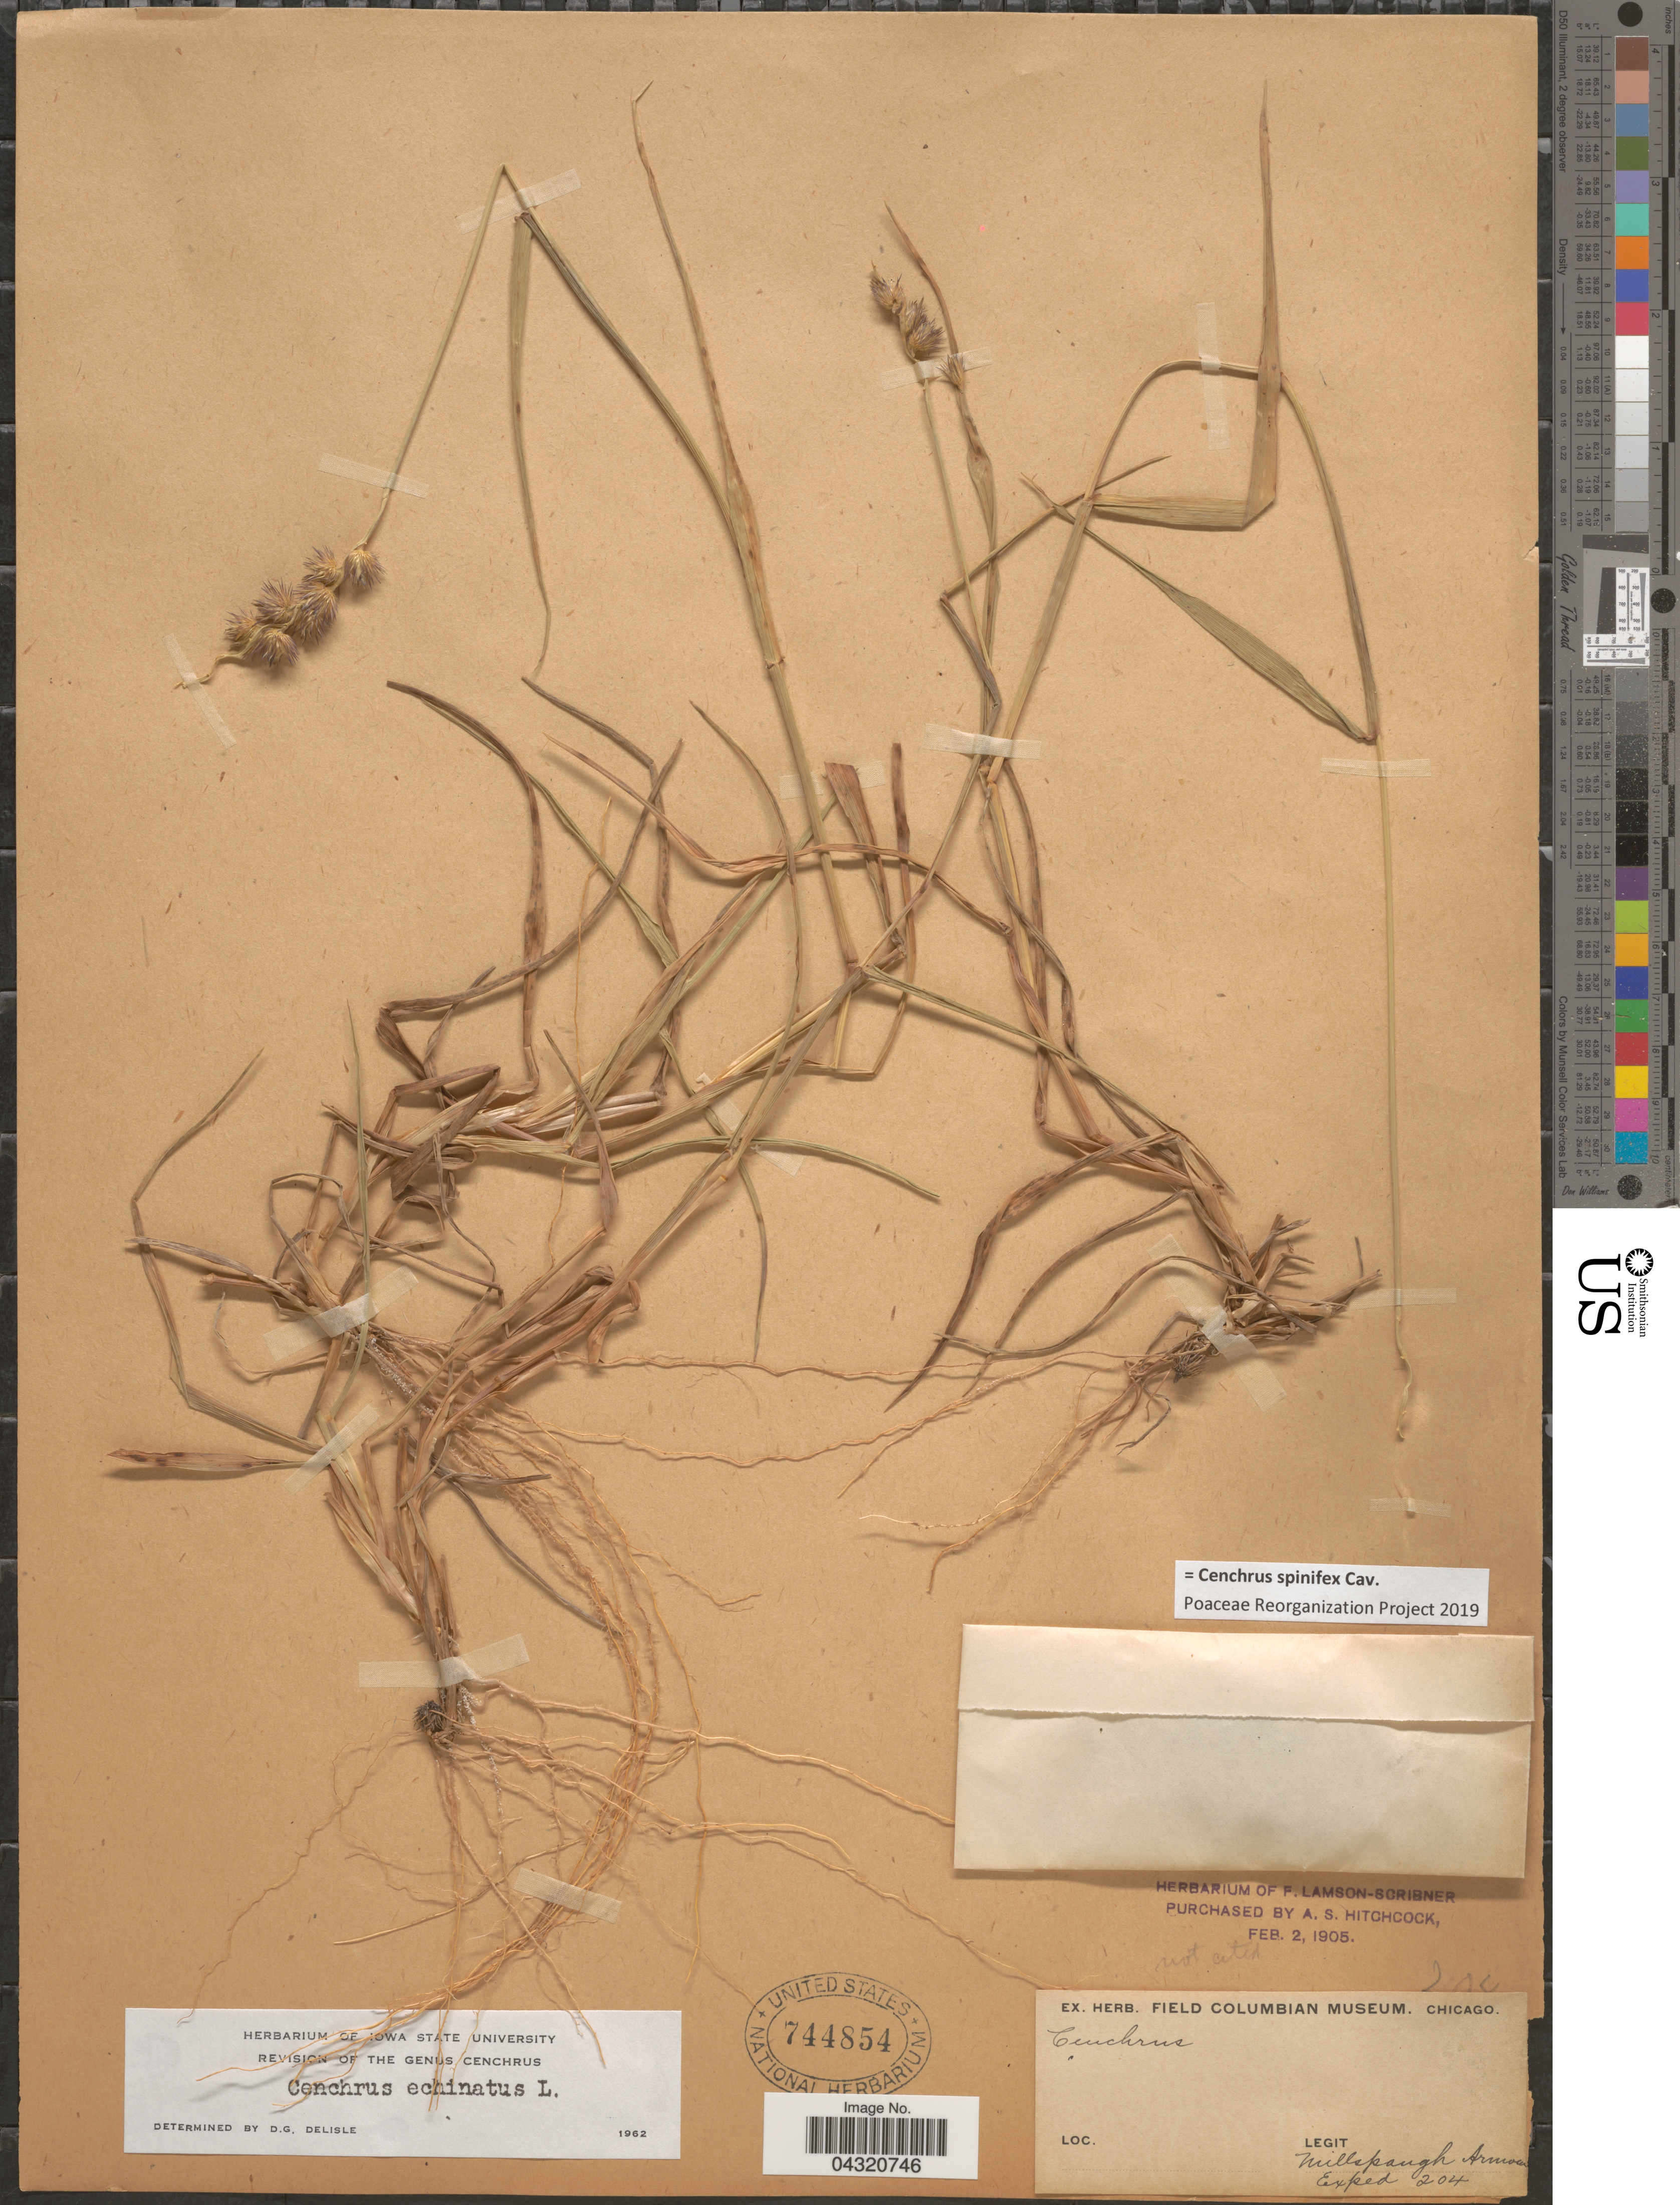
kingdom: Plantae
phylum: Tracheophyta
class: Liliopsida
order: Poales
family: Poaceae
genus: Cenchrus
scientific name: Cenchrus spinifex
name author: Cav.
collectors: -. Millspaugh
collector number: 204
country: Colombia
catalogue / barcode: US 744854